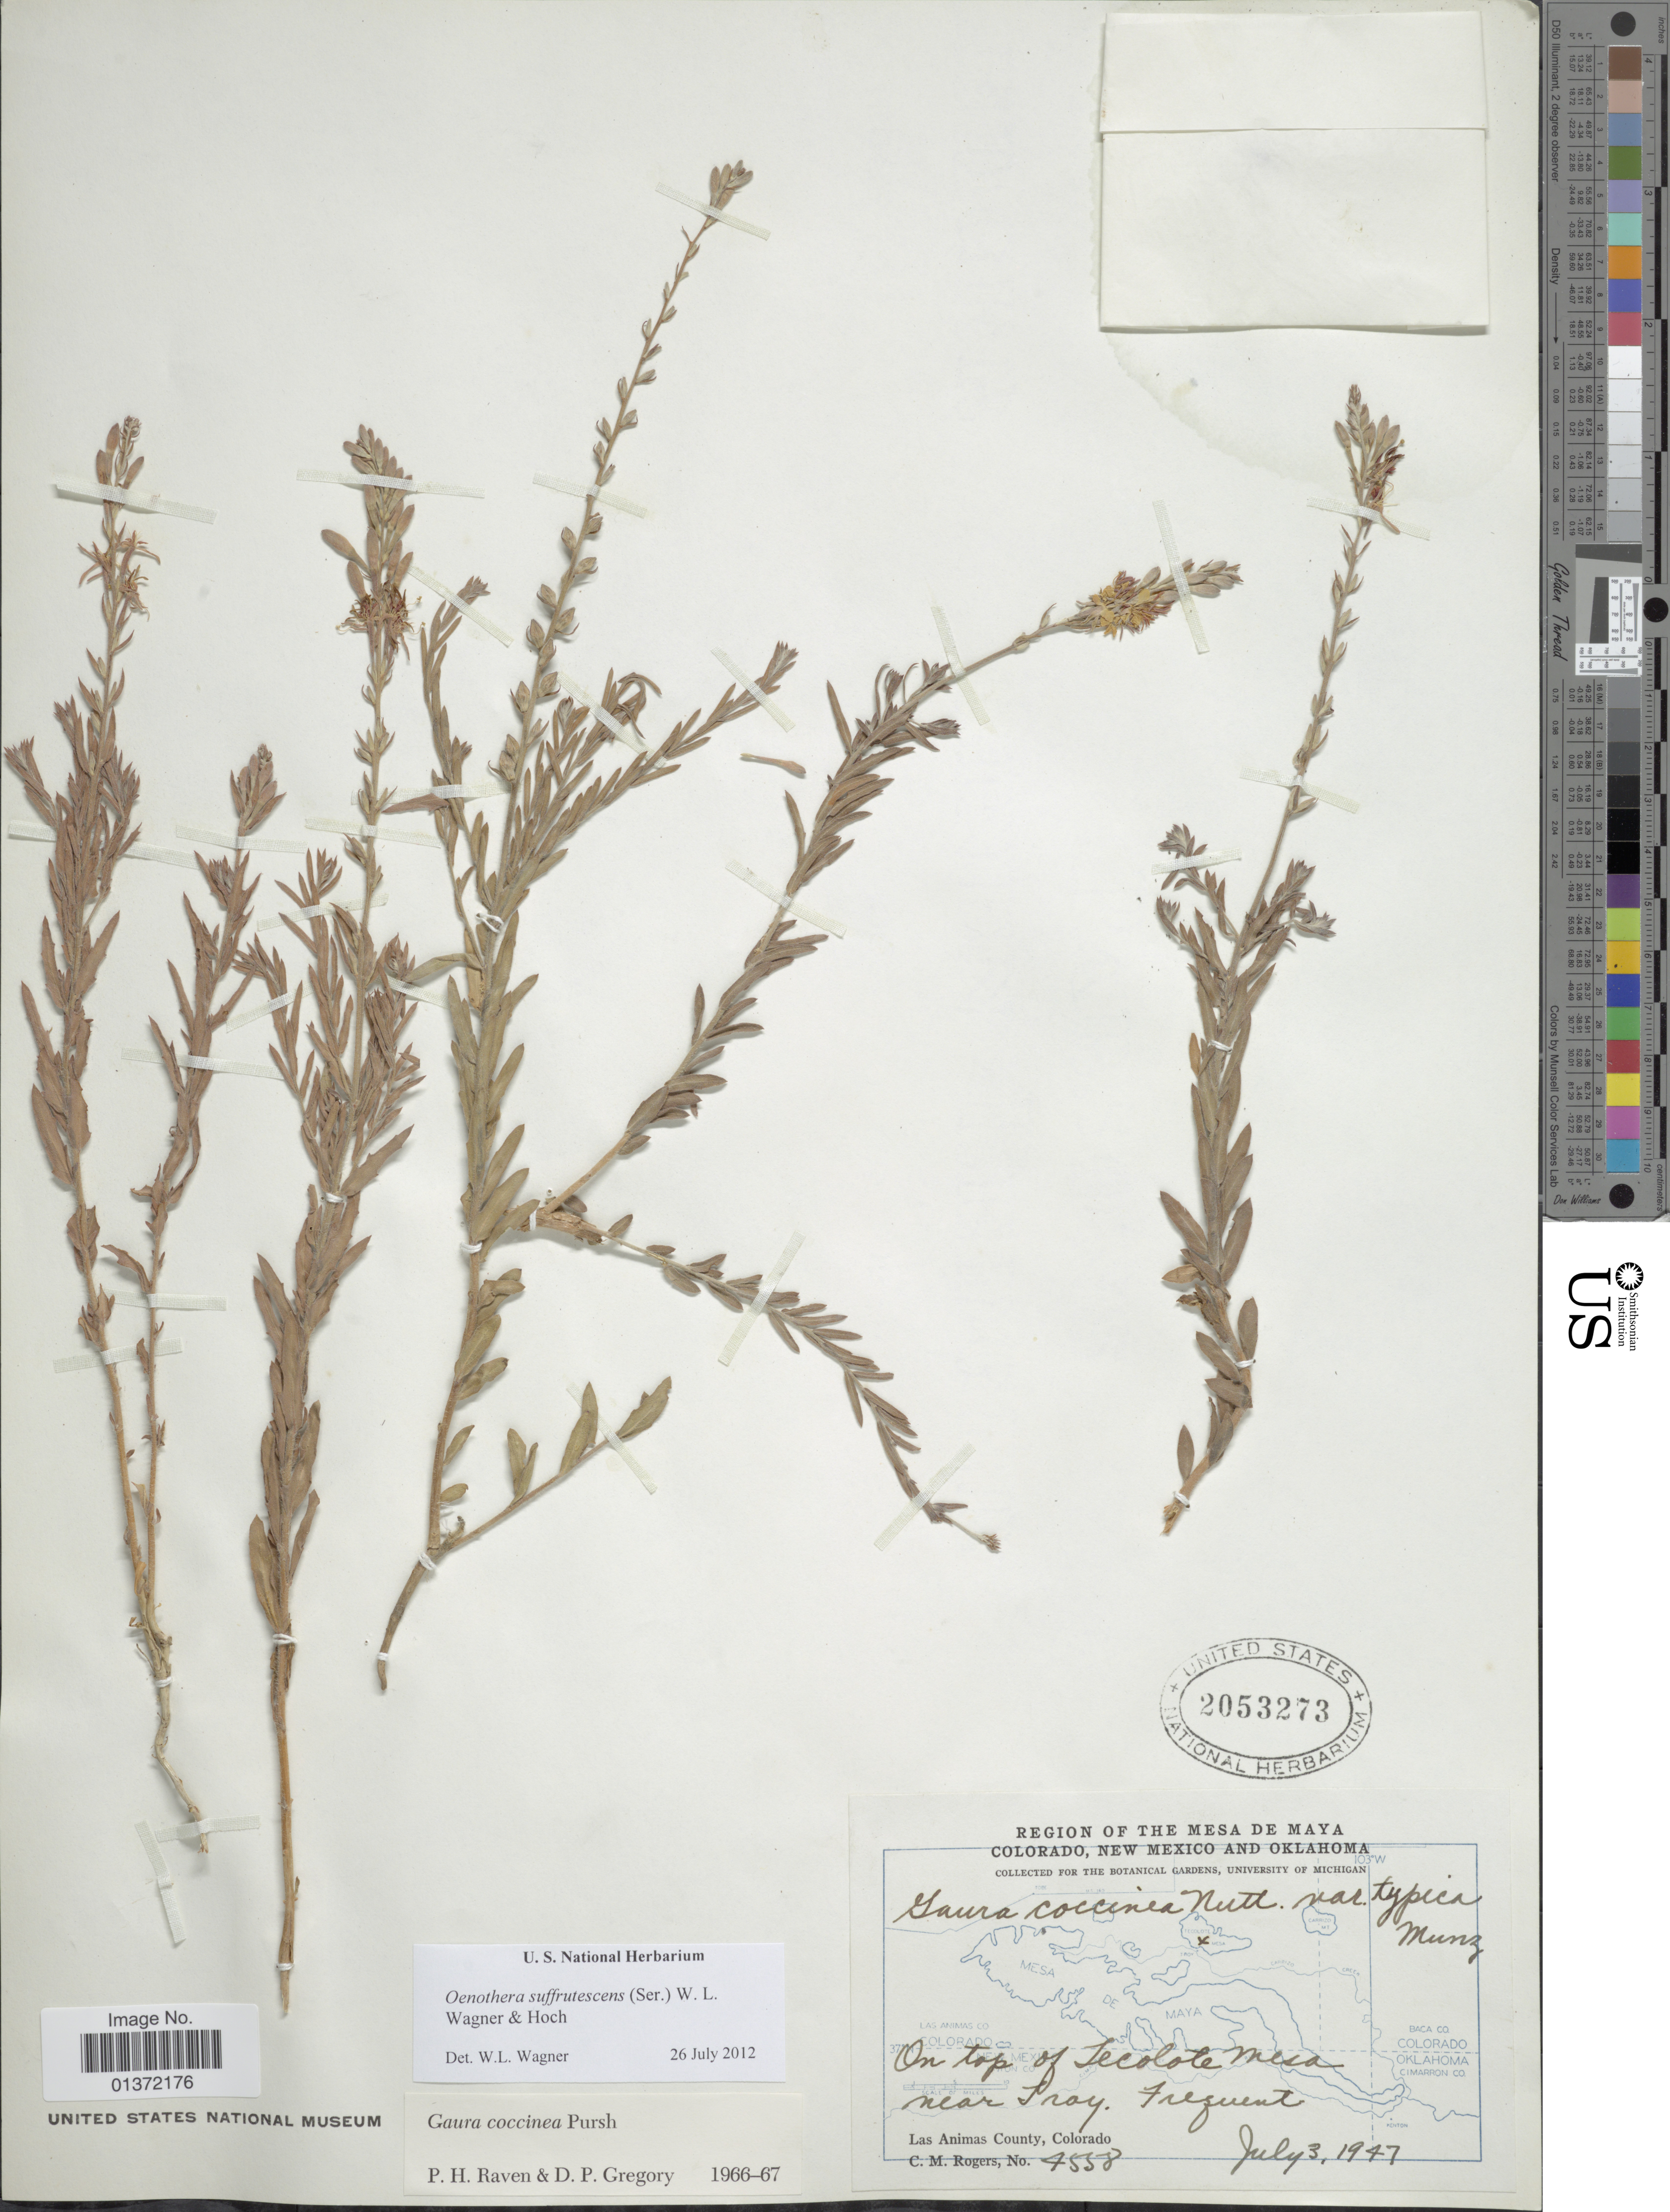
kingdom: Plantae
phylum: Tracheophyta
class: Magnoliopsida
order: Myrtales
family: Onagraceae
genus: Oenothera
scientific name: Oenothera suffrutescens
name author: (Ser.) W.L. Wagner & Hoch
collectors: C. M. Rogers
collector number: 4558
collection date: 1947-07-03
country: United States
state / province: Colorado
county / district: Las Animas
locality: On top of Tecolote Mesa near Troy, Las Animas County.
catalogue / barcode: US 2053273